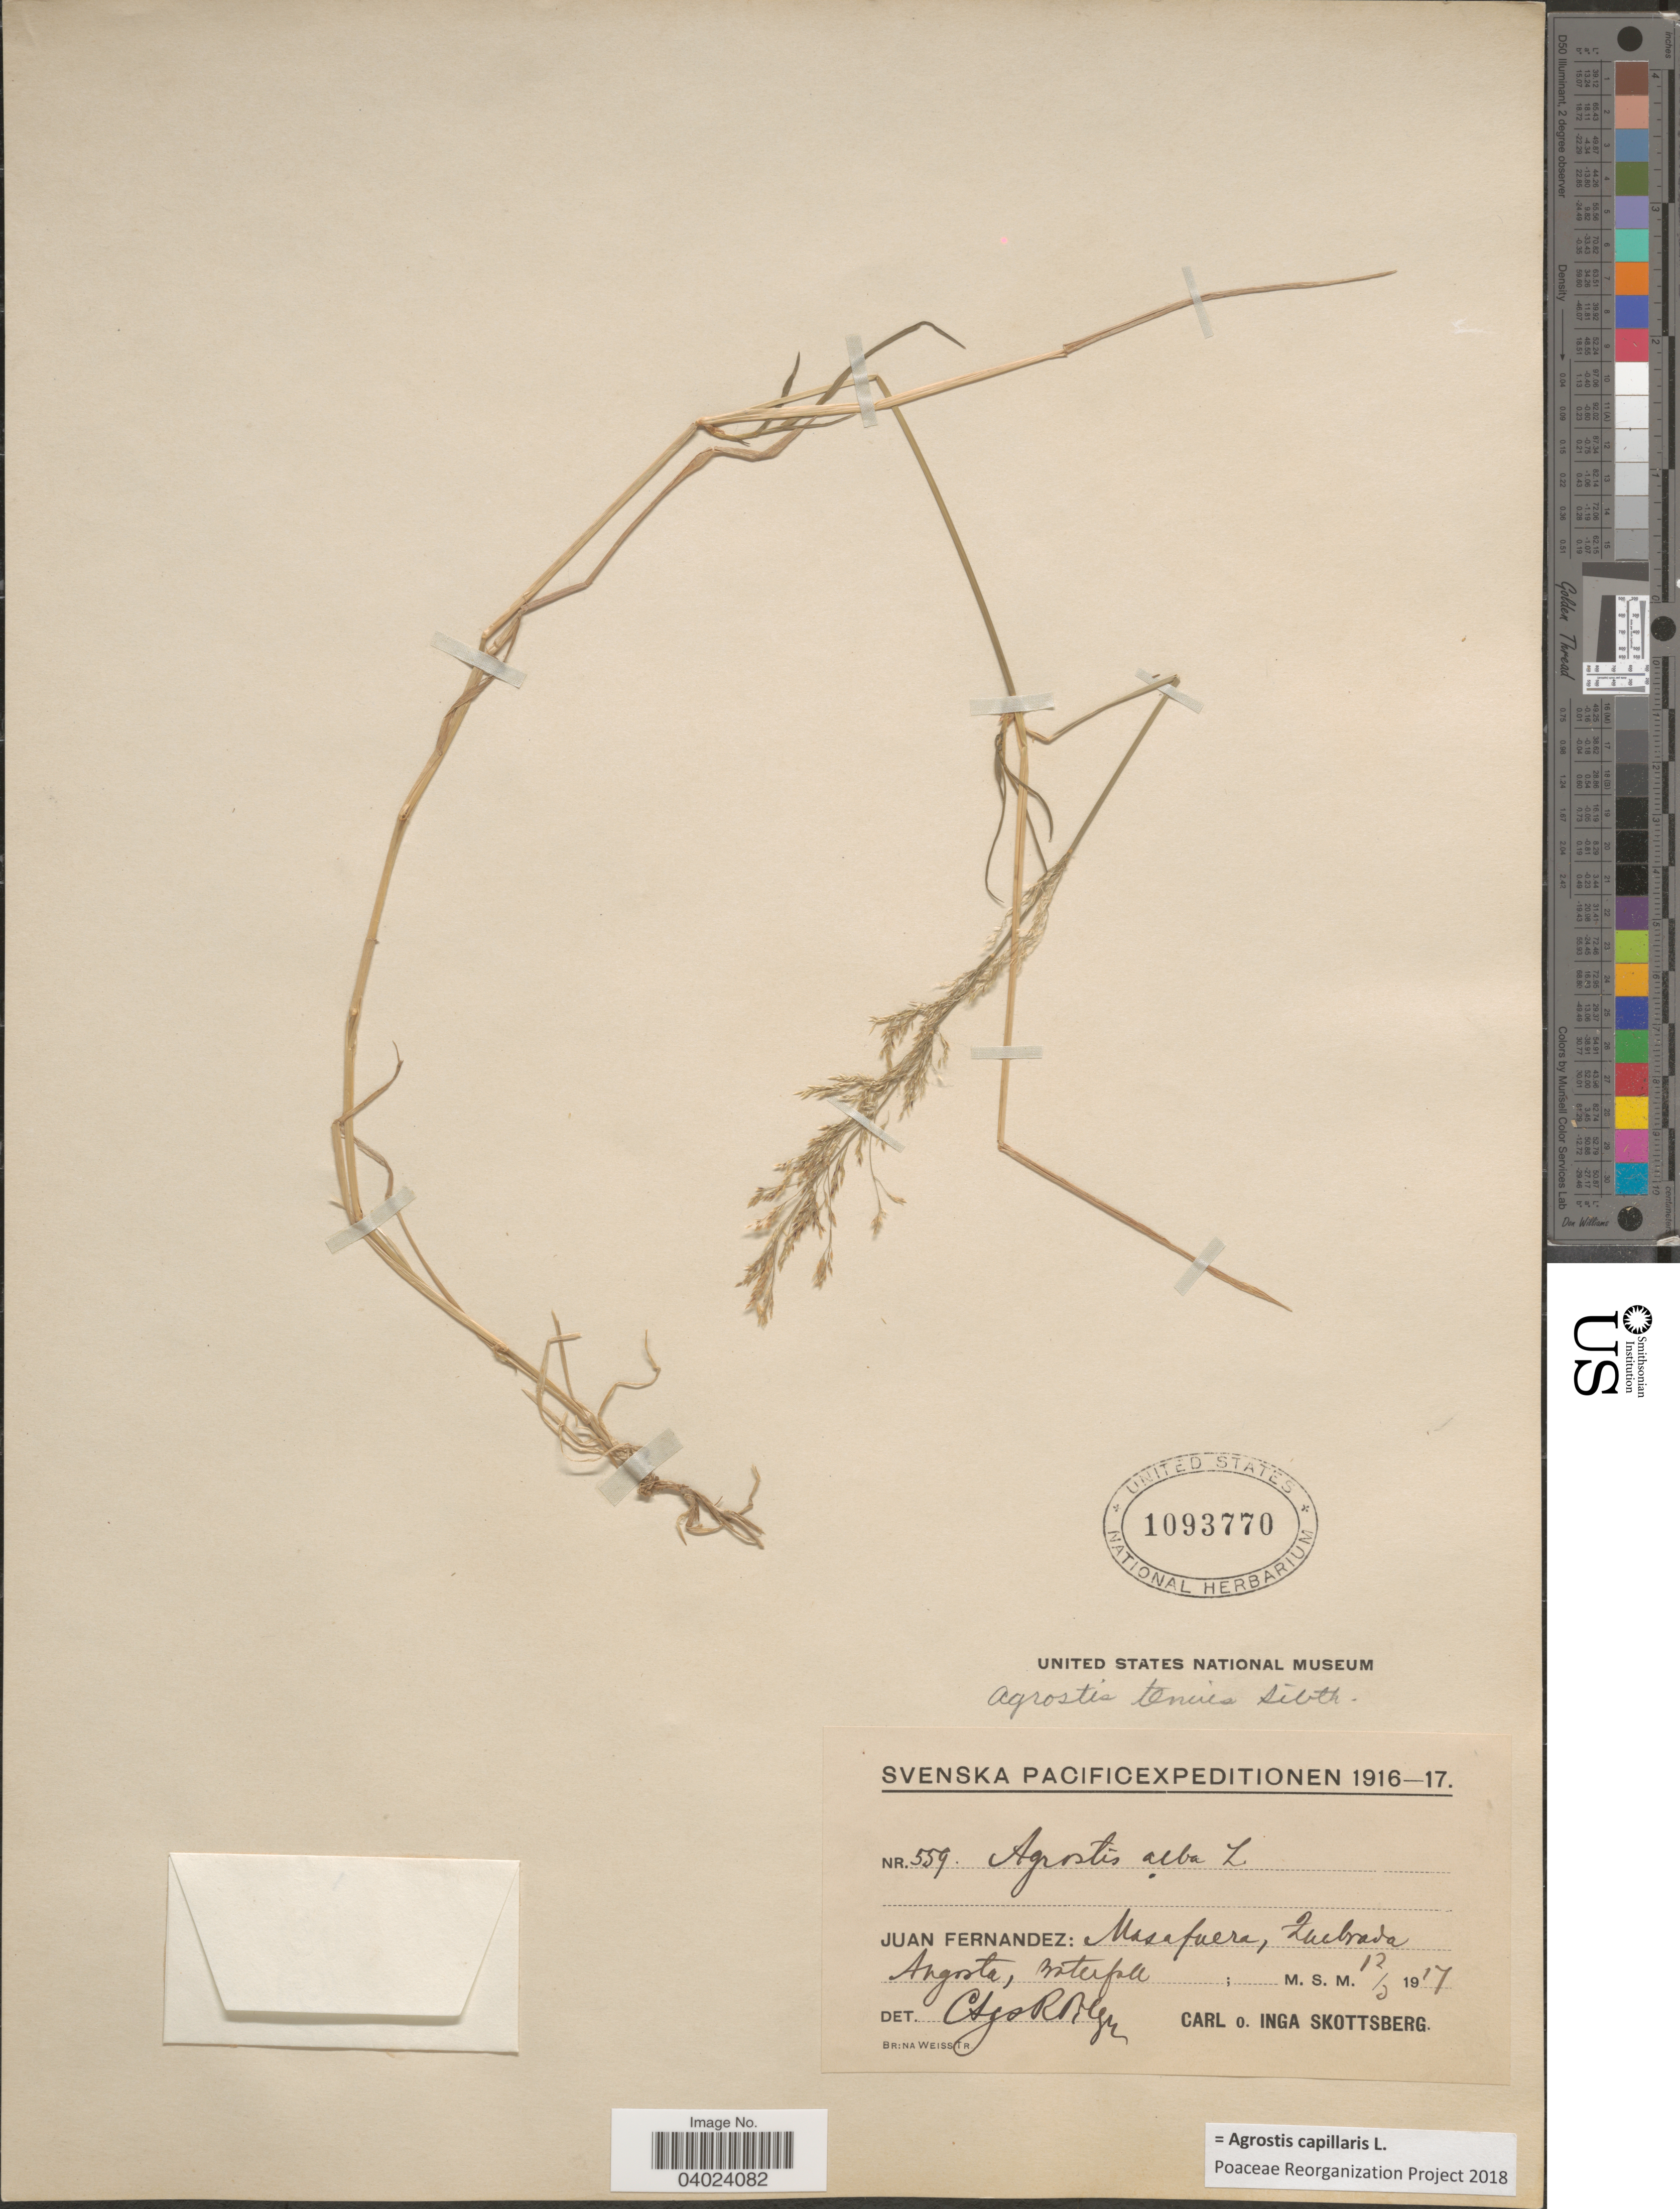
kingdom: Plantae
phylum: Tracheophyta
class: Liliopsida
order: Poales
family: Poaceae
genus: Agrostis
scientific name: Agrostis capillaris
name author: L.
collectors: C. Skottsberg & I. Skottsberg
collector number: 559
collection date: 1917-03-12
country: Chile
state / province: Valparaíso (V)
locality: Juan Fernandez: Masatierra, Quebrada Angosta, waterfall.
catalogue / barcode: US 1093770